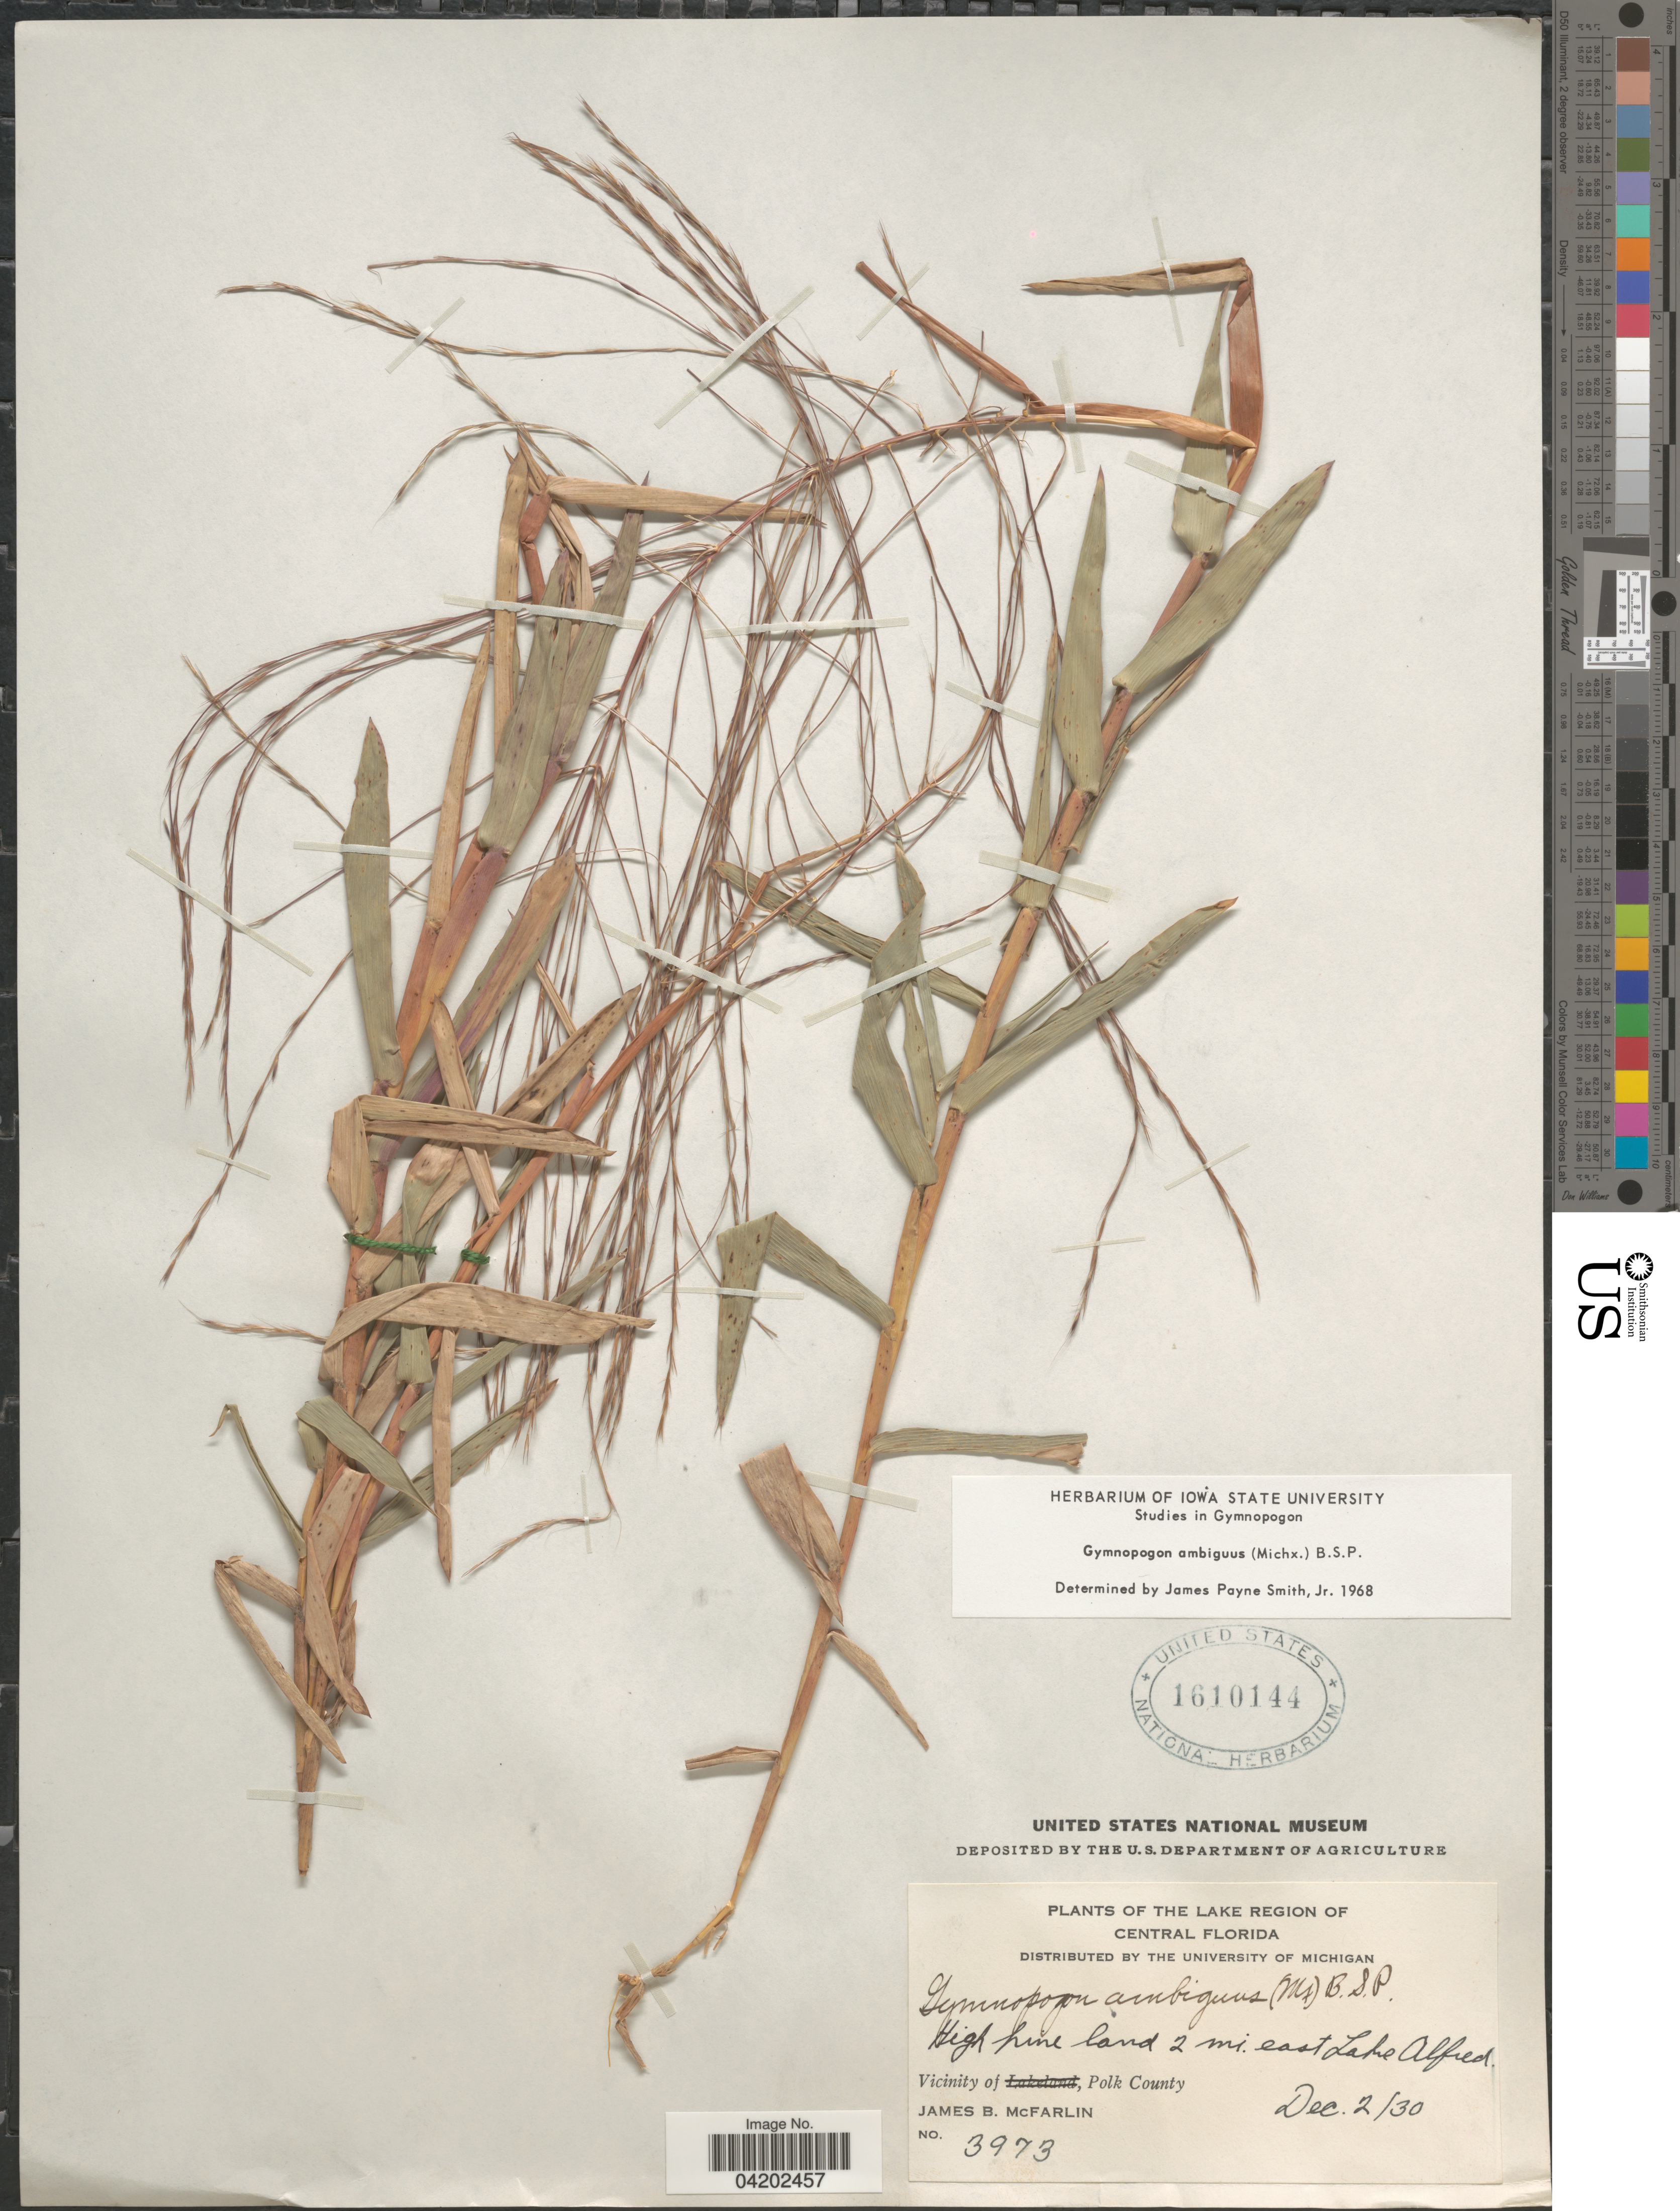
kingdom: Plantae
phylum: Tracheophyta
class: Liliopsida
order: Poales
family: Poaceae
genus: Gymnopogon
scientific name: Gymnopogon ambiguus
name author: (Michx.) Britton, Stearns & Poggenb.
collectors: J. McFarlin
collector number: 3973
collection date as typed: Transcribed d/m/y: 2/12/30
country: United States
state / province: Florida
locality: The Lake Region of Central Florida. High pine land 2 mi. east Lake Alfred. Vicinity Polk County.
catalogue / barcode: US 1610144